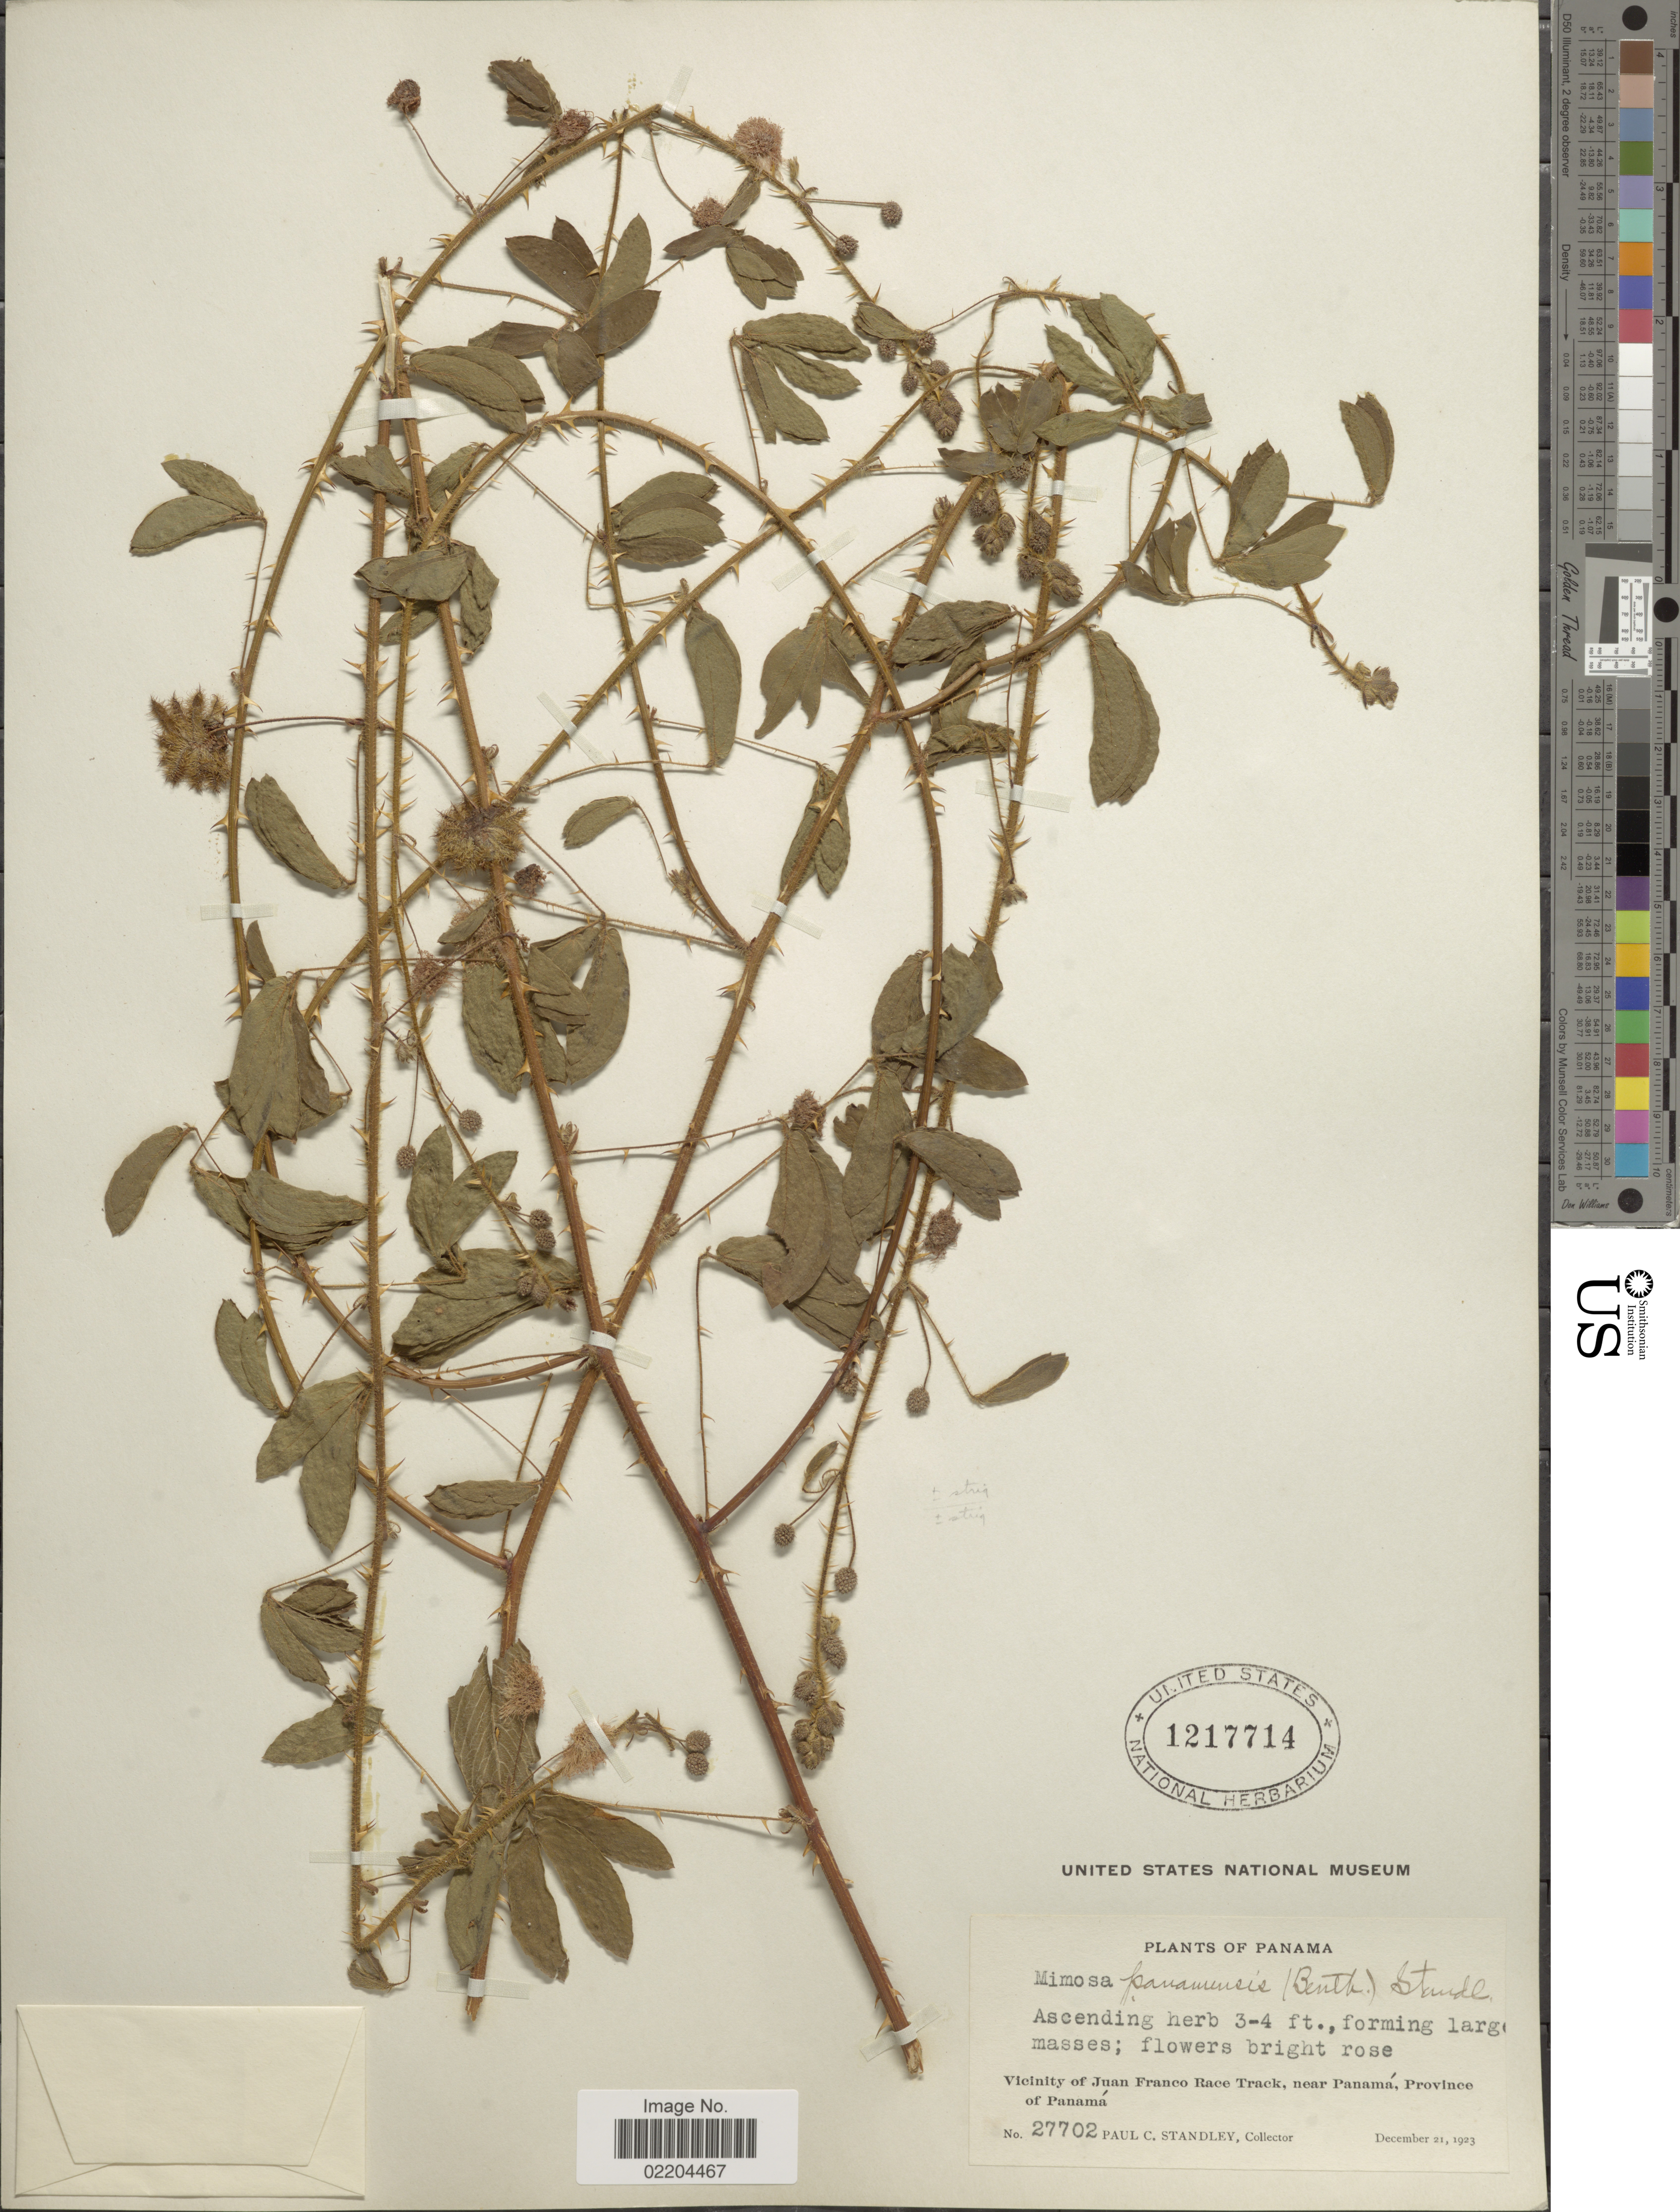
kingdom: Plantae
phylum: Tracheophyta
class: Magnoliopsida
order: Fabales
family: Fabaceae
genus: Mimosa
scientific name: Mimosa panamensis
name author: (Benth.) Standl.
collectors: P. C. Standley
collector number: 27702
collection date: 1923-12-21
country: Panama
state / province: Panamá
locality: Vicinity of Juan Franco Race Track, near Panama Prrovince of Panamaa.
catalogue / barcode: US 1217714